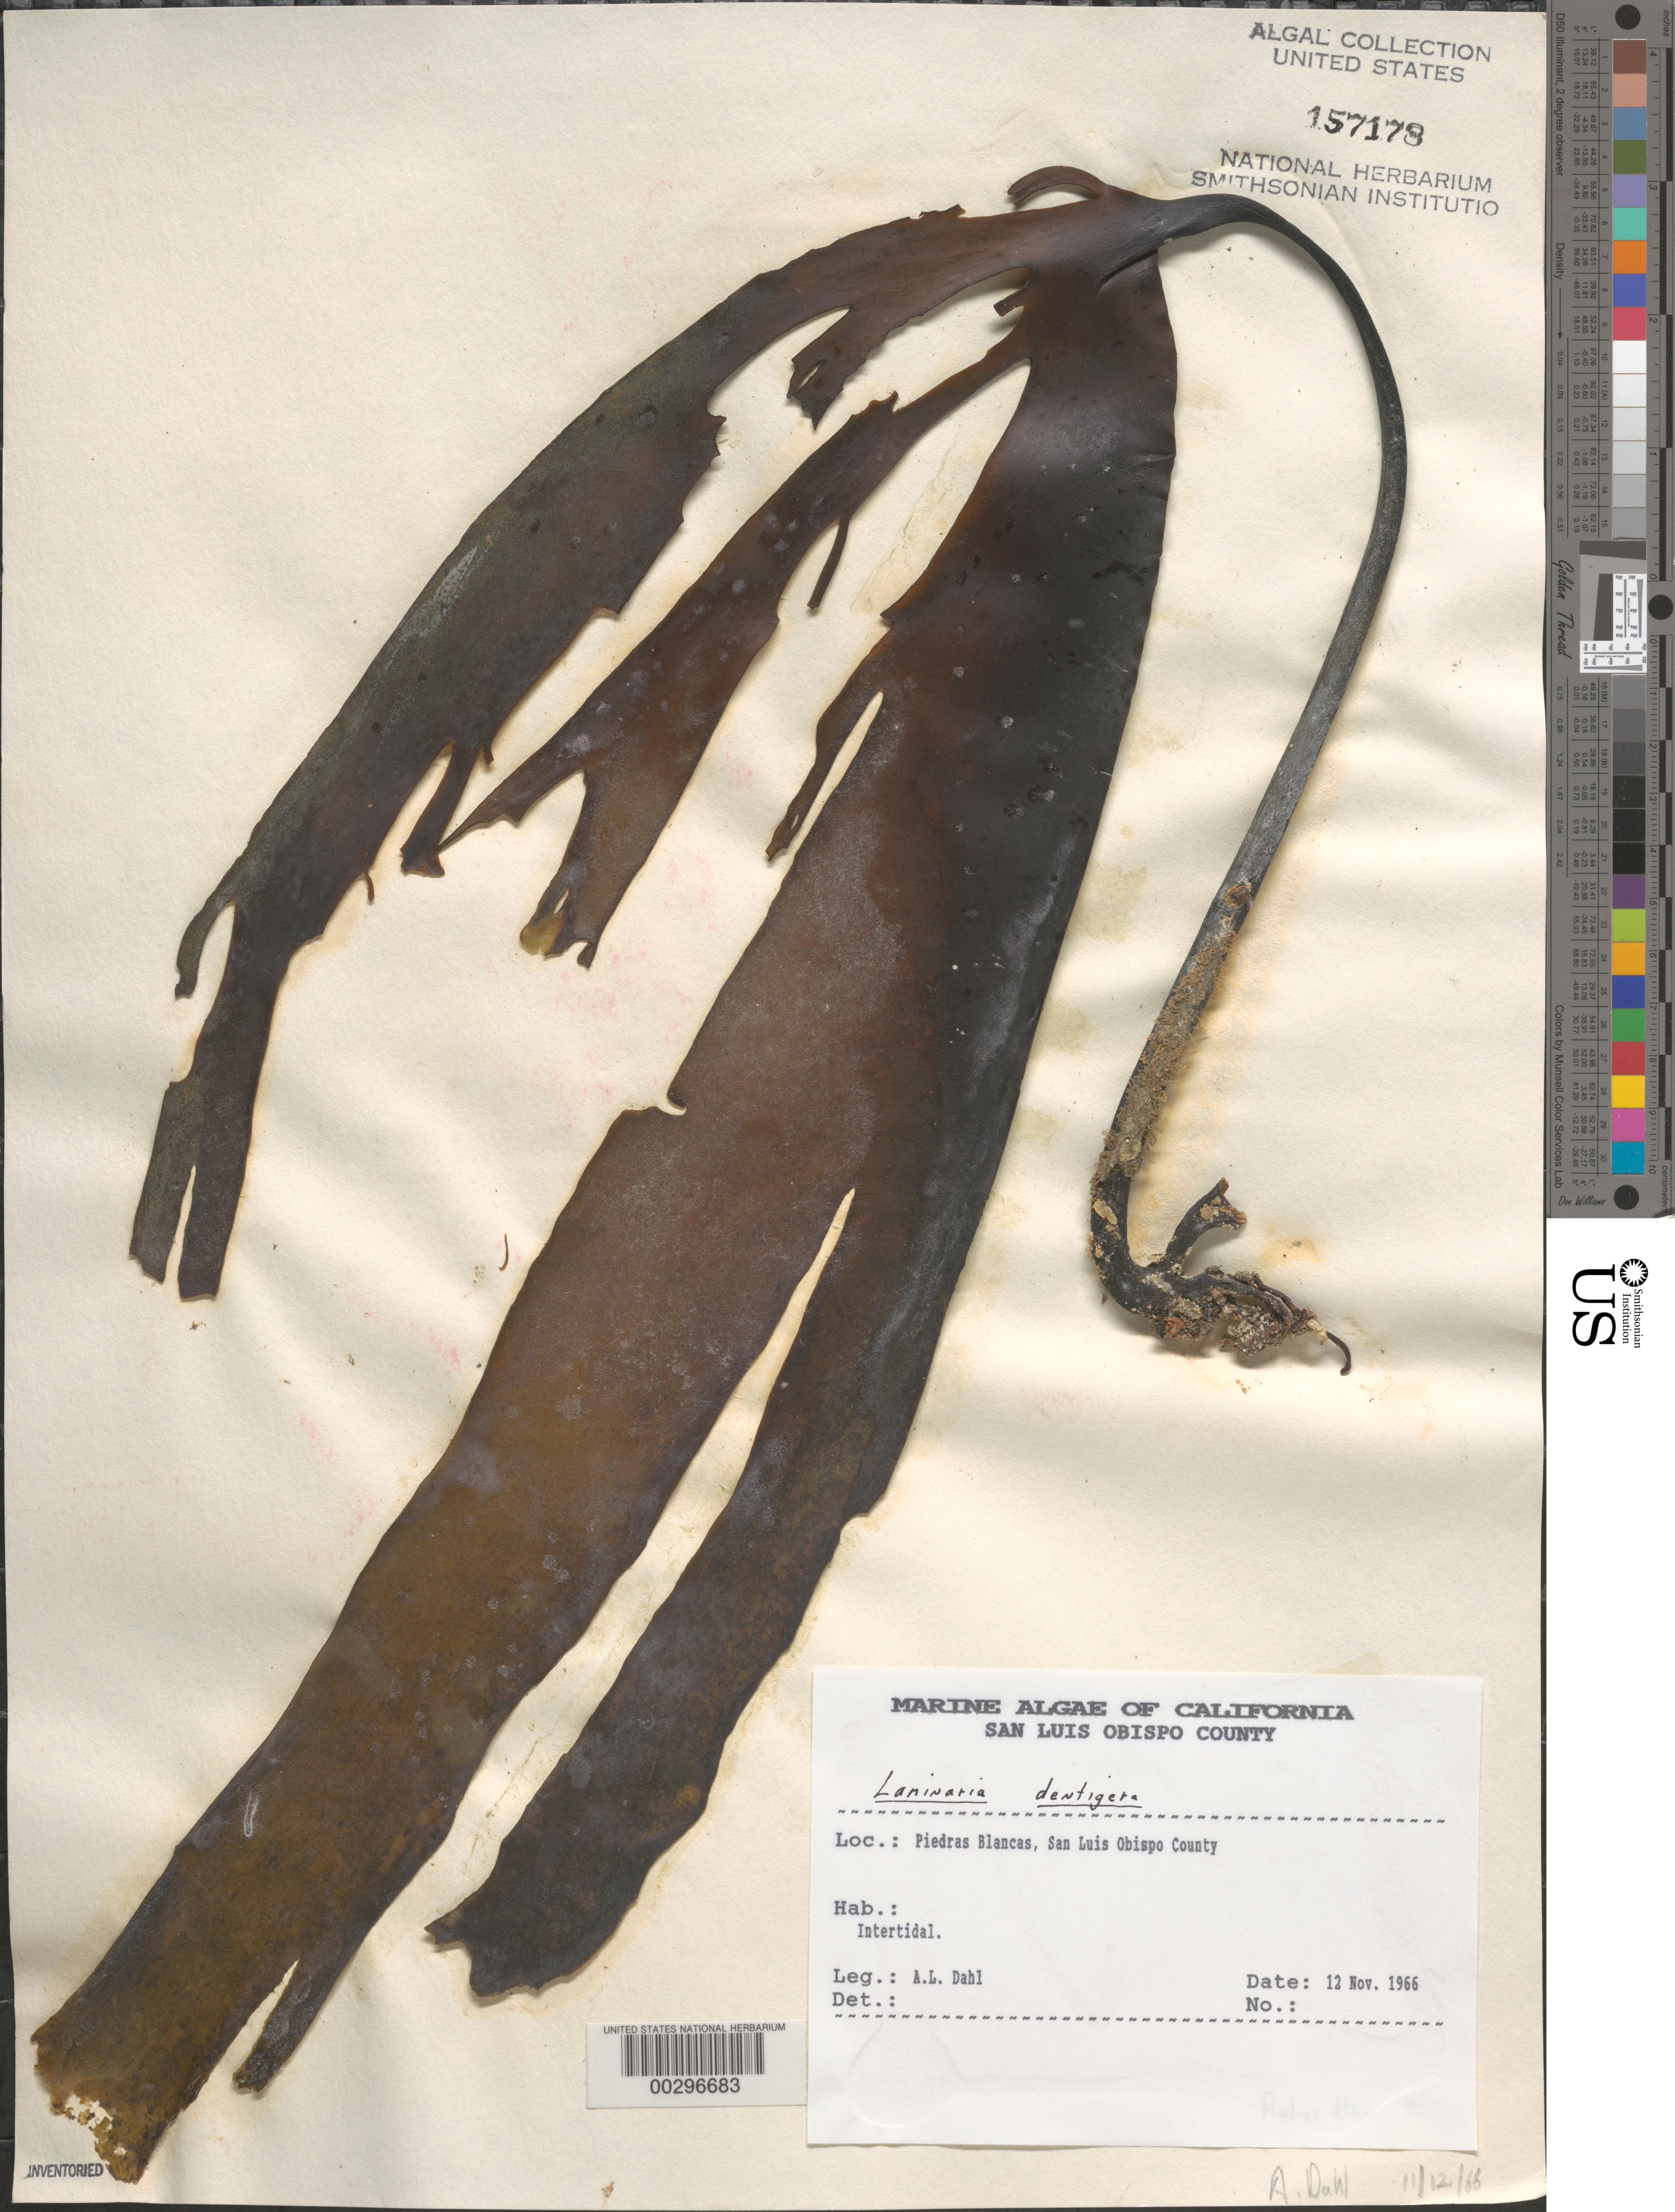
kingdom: Chromista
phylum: Ochrophyta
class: Phaeophyceae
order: Laminariales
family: Laminariaceae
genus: Laminaria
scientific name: Laminaria dentigera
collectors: A. Dahl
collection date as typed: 12 Nov 1966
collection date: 1966-11-12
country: United States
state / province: California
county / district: San Luis Obispo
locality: Piedras Blancas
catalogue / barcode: US 157178